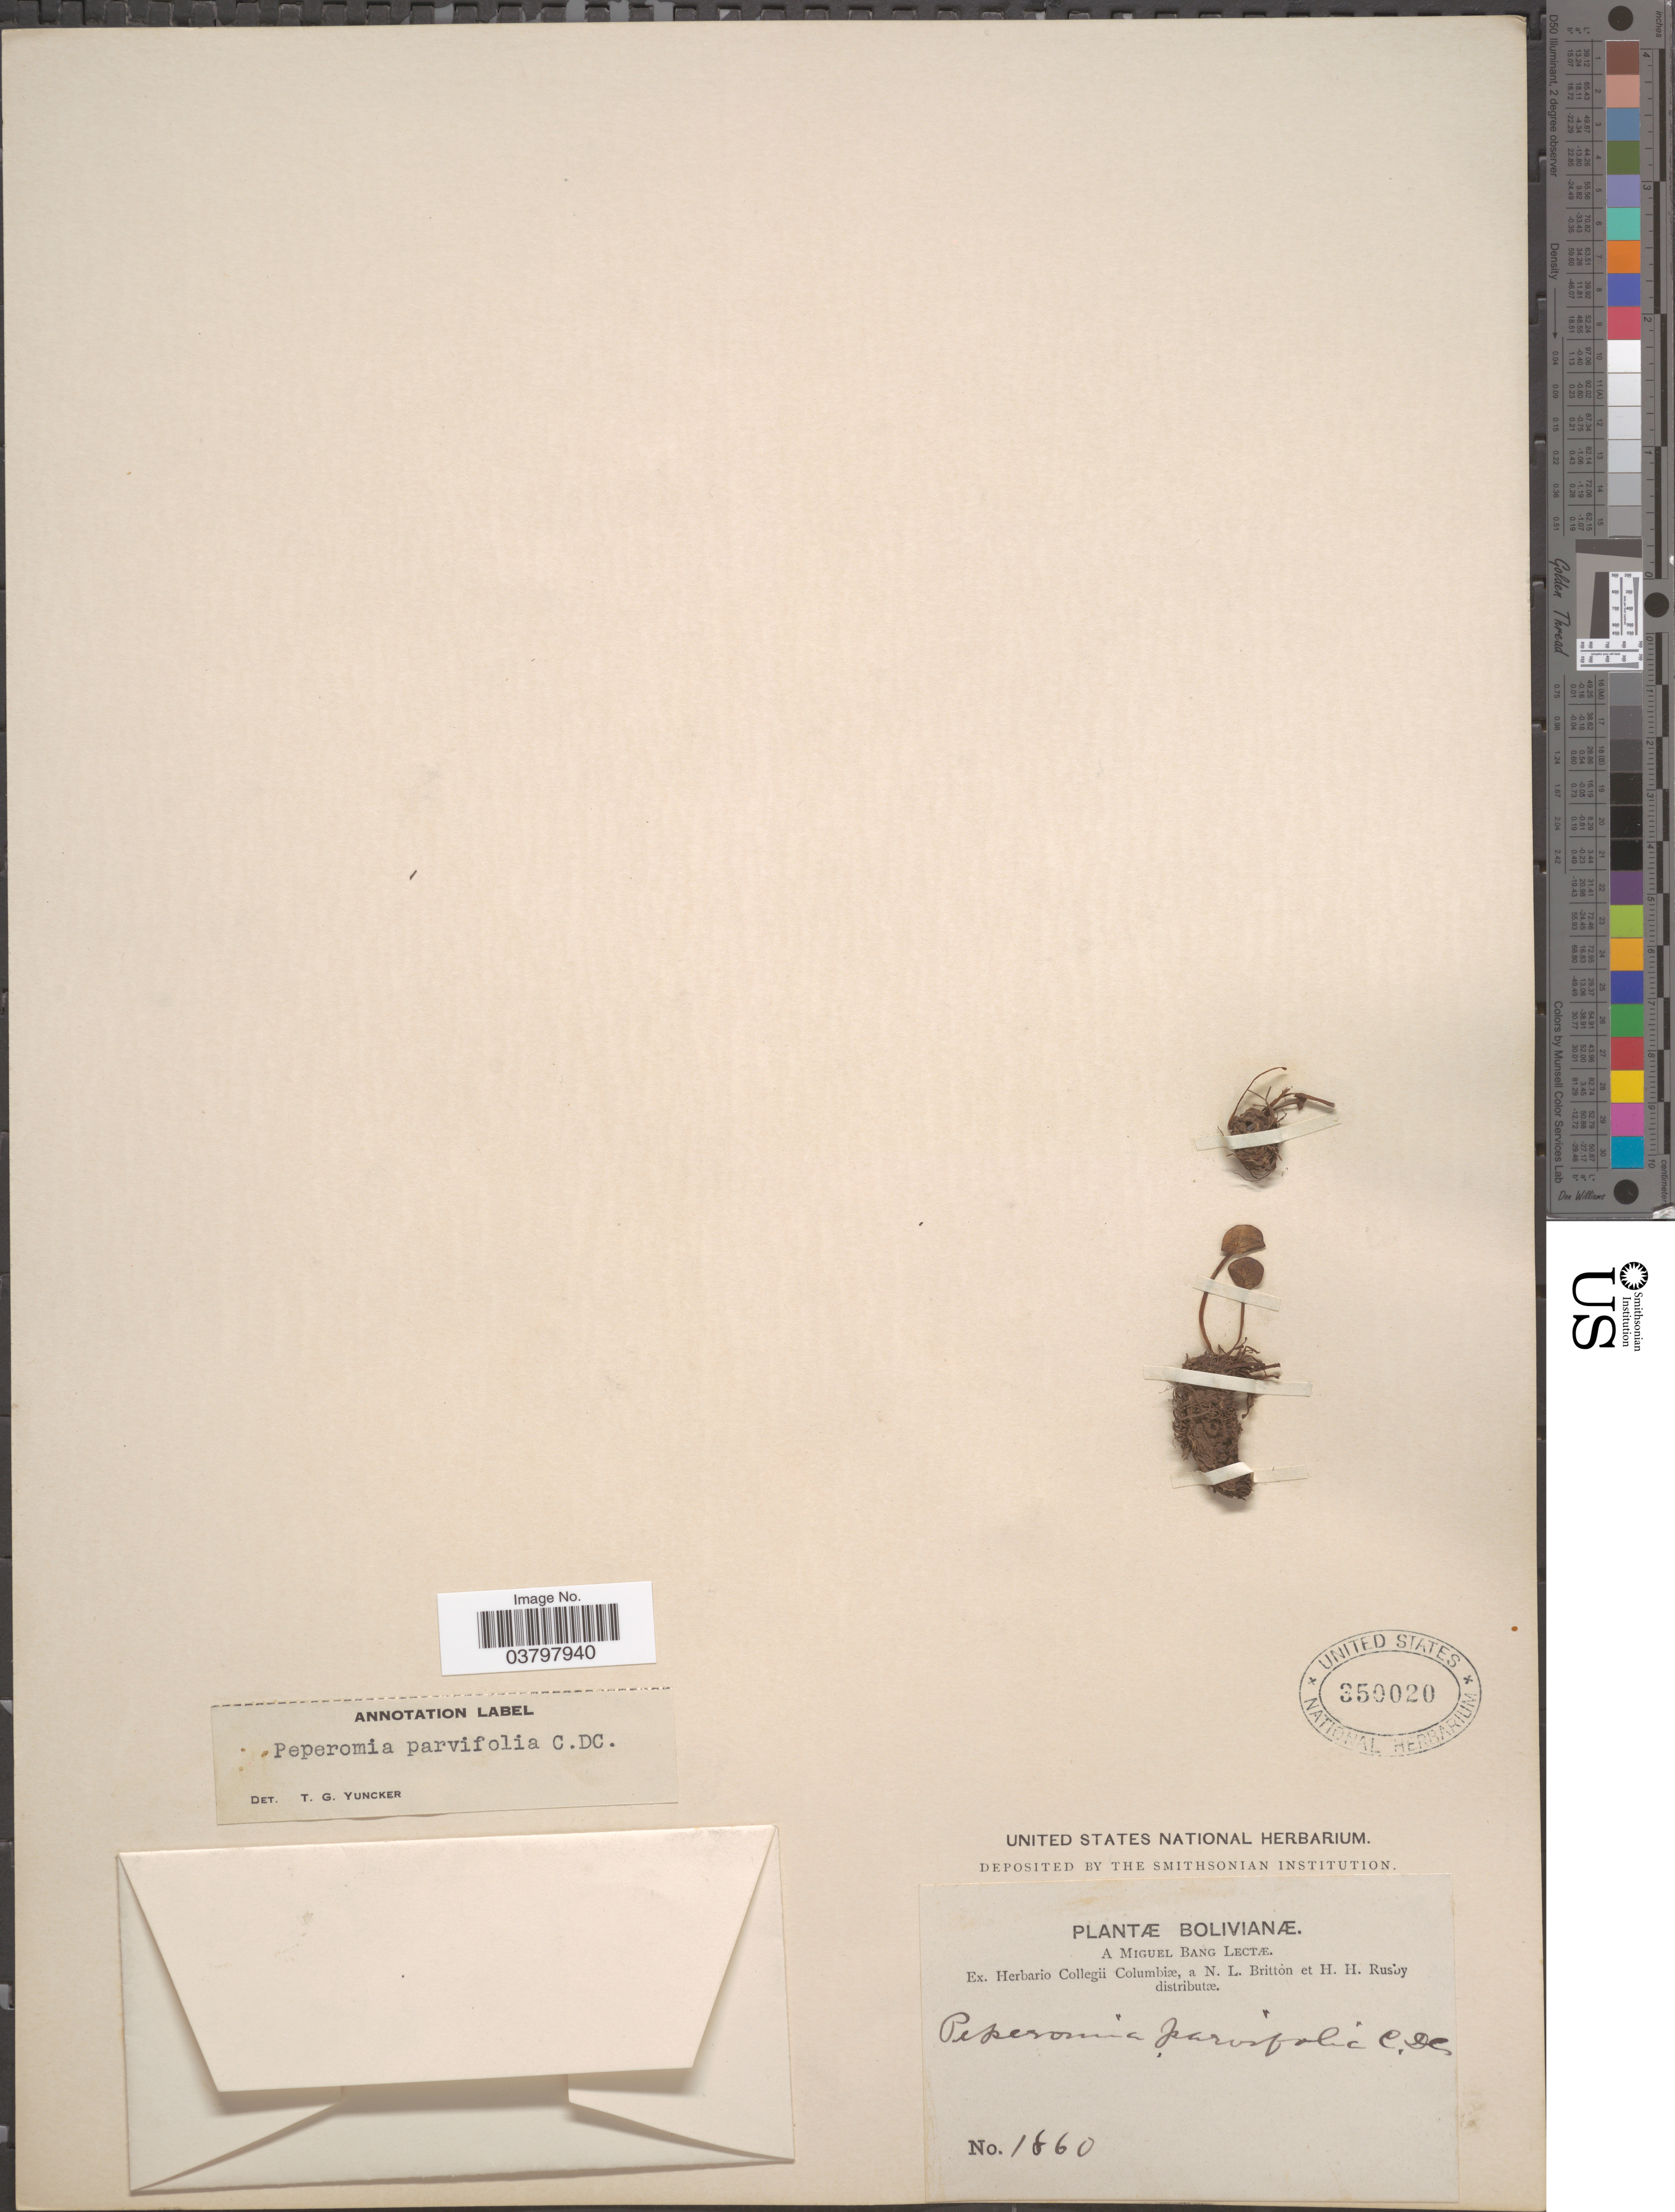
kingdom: Plantae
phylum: Tracheophyta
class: Magnoliopsida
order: Piperales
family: Piperaceae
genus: Peperomia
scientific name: Peperomia parvifolia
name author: C. DC.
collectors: M. Bang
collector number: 1860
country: Bolivia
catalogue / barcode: US 350020